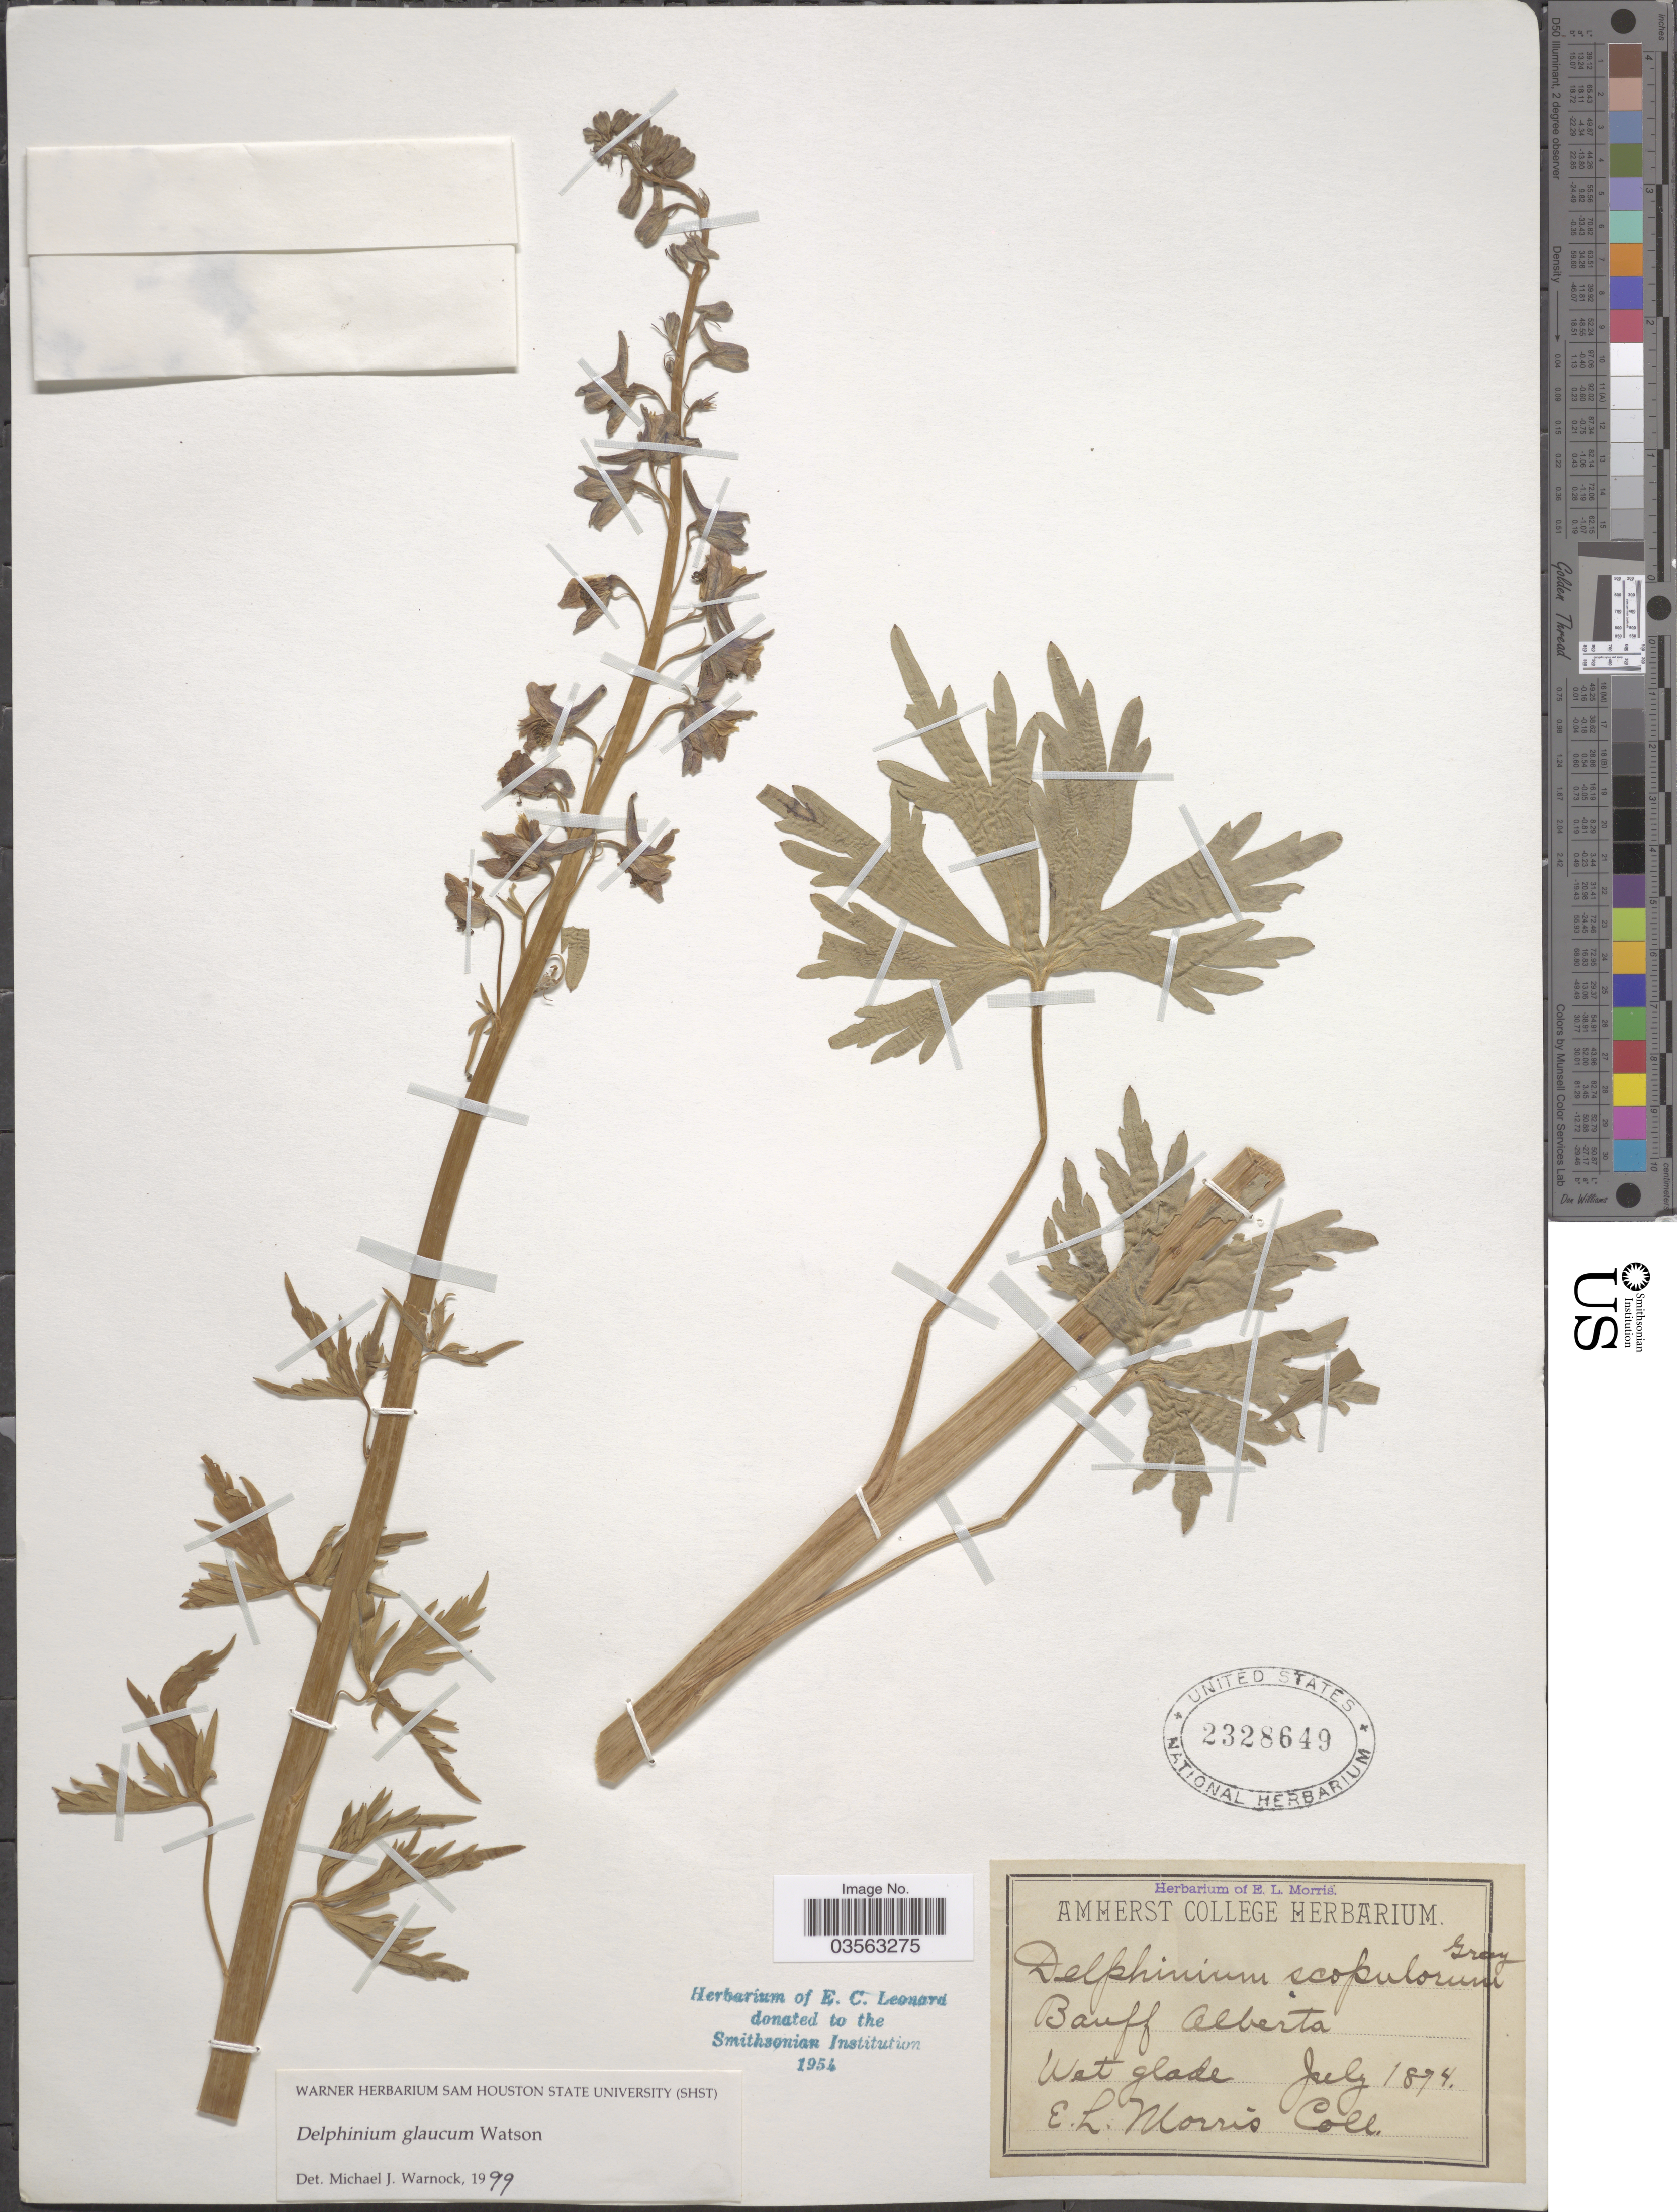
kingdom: Plantae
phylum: Tracheophyta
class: Magnoliopsida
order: Ranunculales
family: Ranunculaceae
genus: Delphinium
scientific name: Delphinium glaucum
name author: S. Watson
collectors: E. Morris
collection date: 1874-07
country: Canada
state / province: Alberta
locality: Banff.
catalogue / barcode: US 2328649